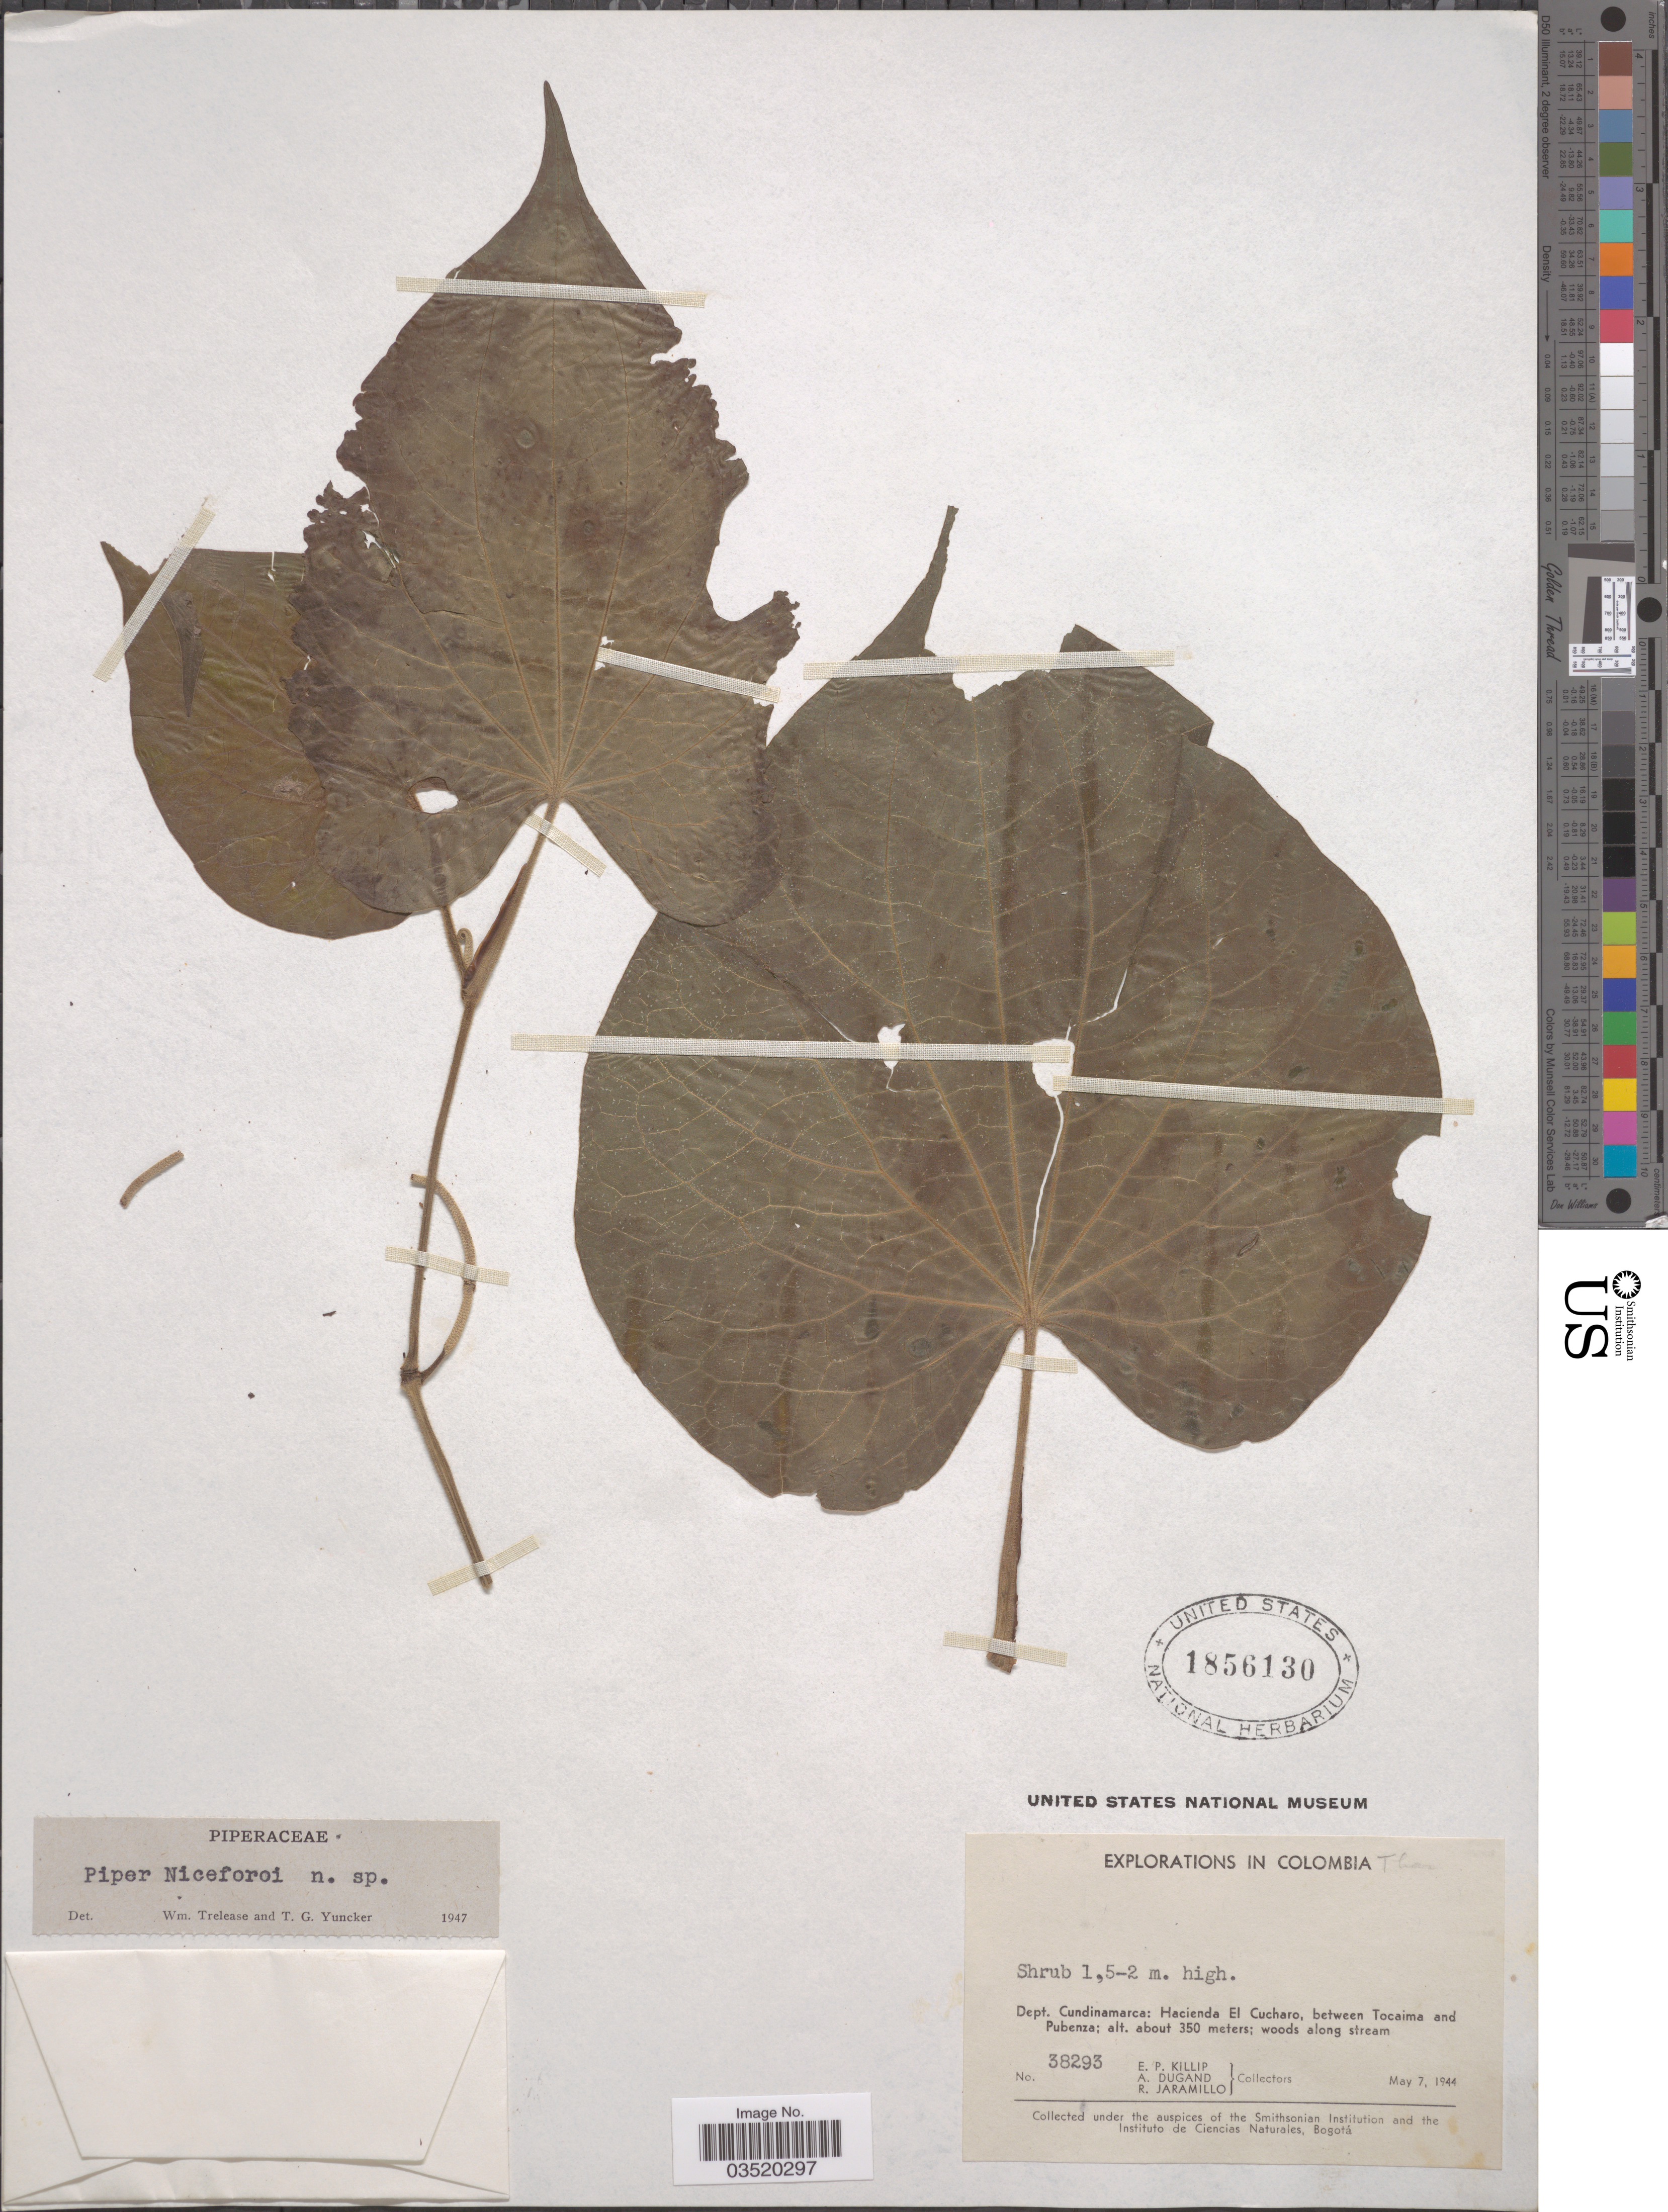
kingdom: Plantae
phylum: Tracheophyta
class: Magnoliopsida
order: Piperales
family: Piperaceae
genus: Piper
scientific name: Piper marginatum var. niceforoi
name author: (Trel. & Yunck.) Steyerm.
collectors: E. P. Killip, A. Dugand & R. Jaramillo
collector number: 38293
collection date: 1944-05-07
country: Colombia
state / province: Cundinamarca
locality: Dept. Cundinamarca: Hacienda El Cucharo, between Tocaima and Pubenza.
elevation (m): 350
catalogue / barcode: US 1856130